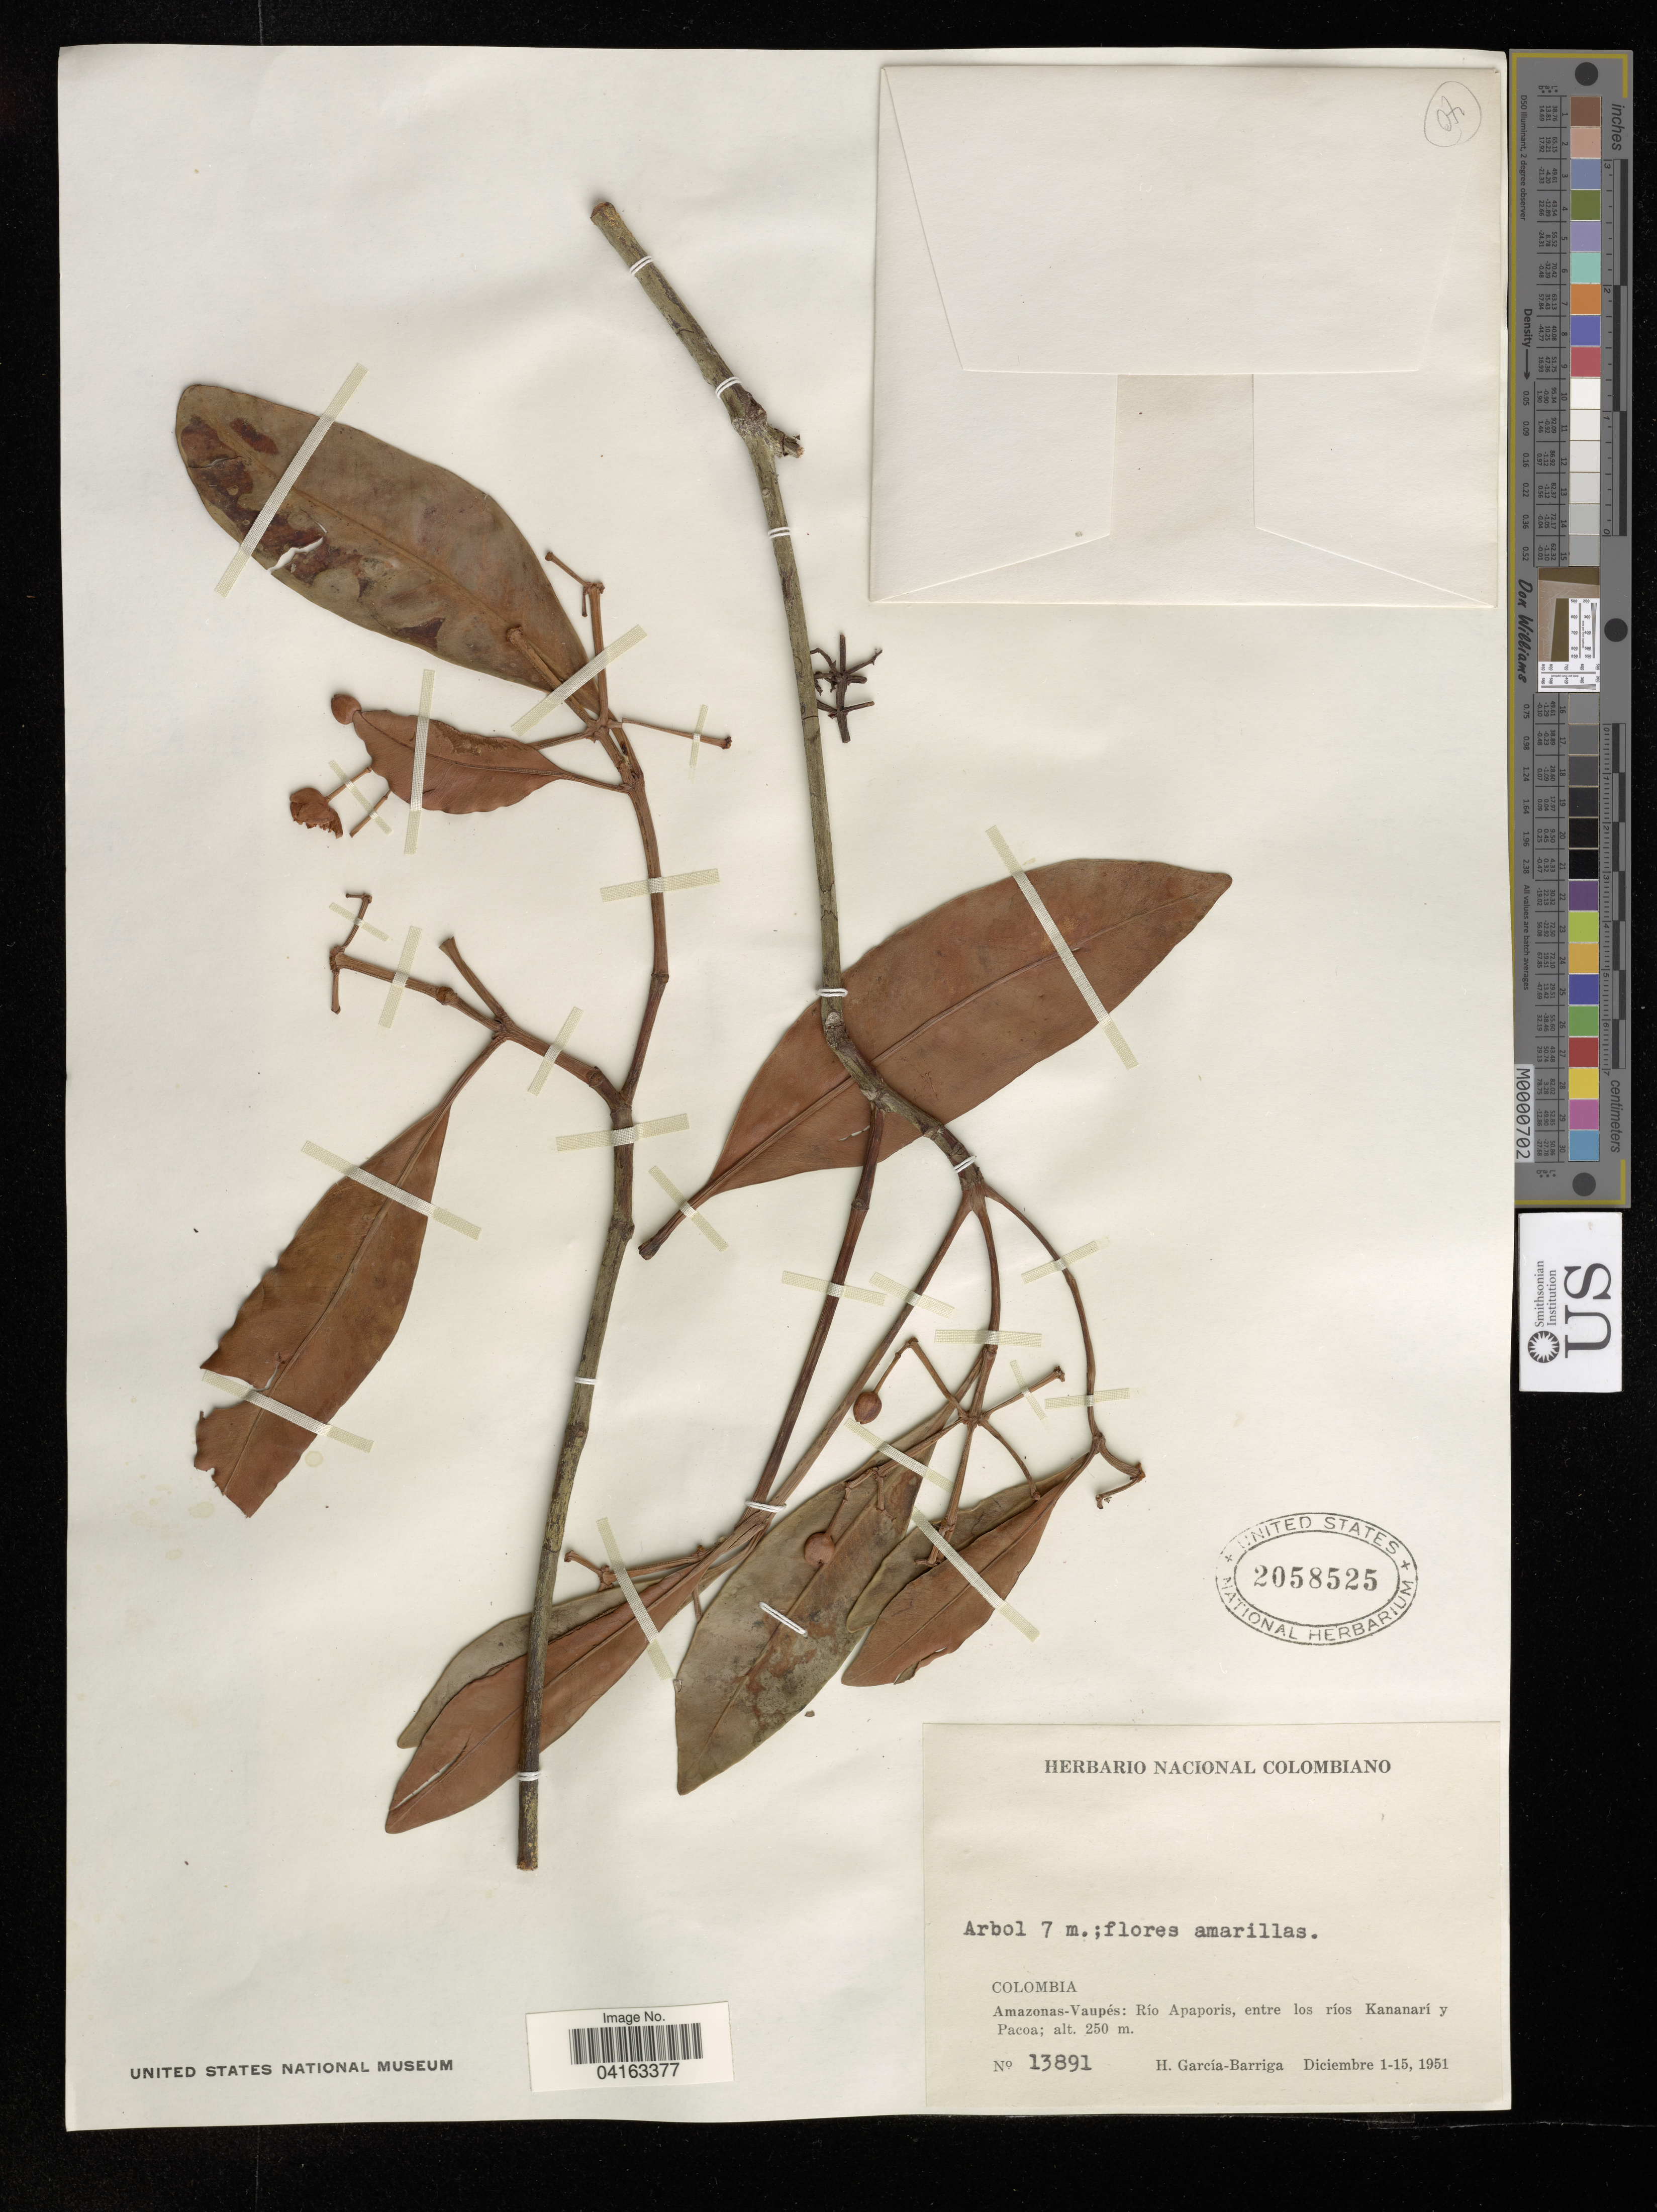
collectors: H. García Barriga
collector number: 13891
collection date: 1951-12-01/1951-12-15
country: Colombia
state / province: Amazonas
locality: Vaupés: Río Apaporis, entre los ríos Kananarí y Pacoa.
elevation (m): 250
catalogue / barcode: US 2058525